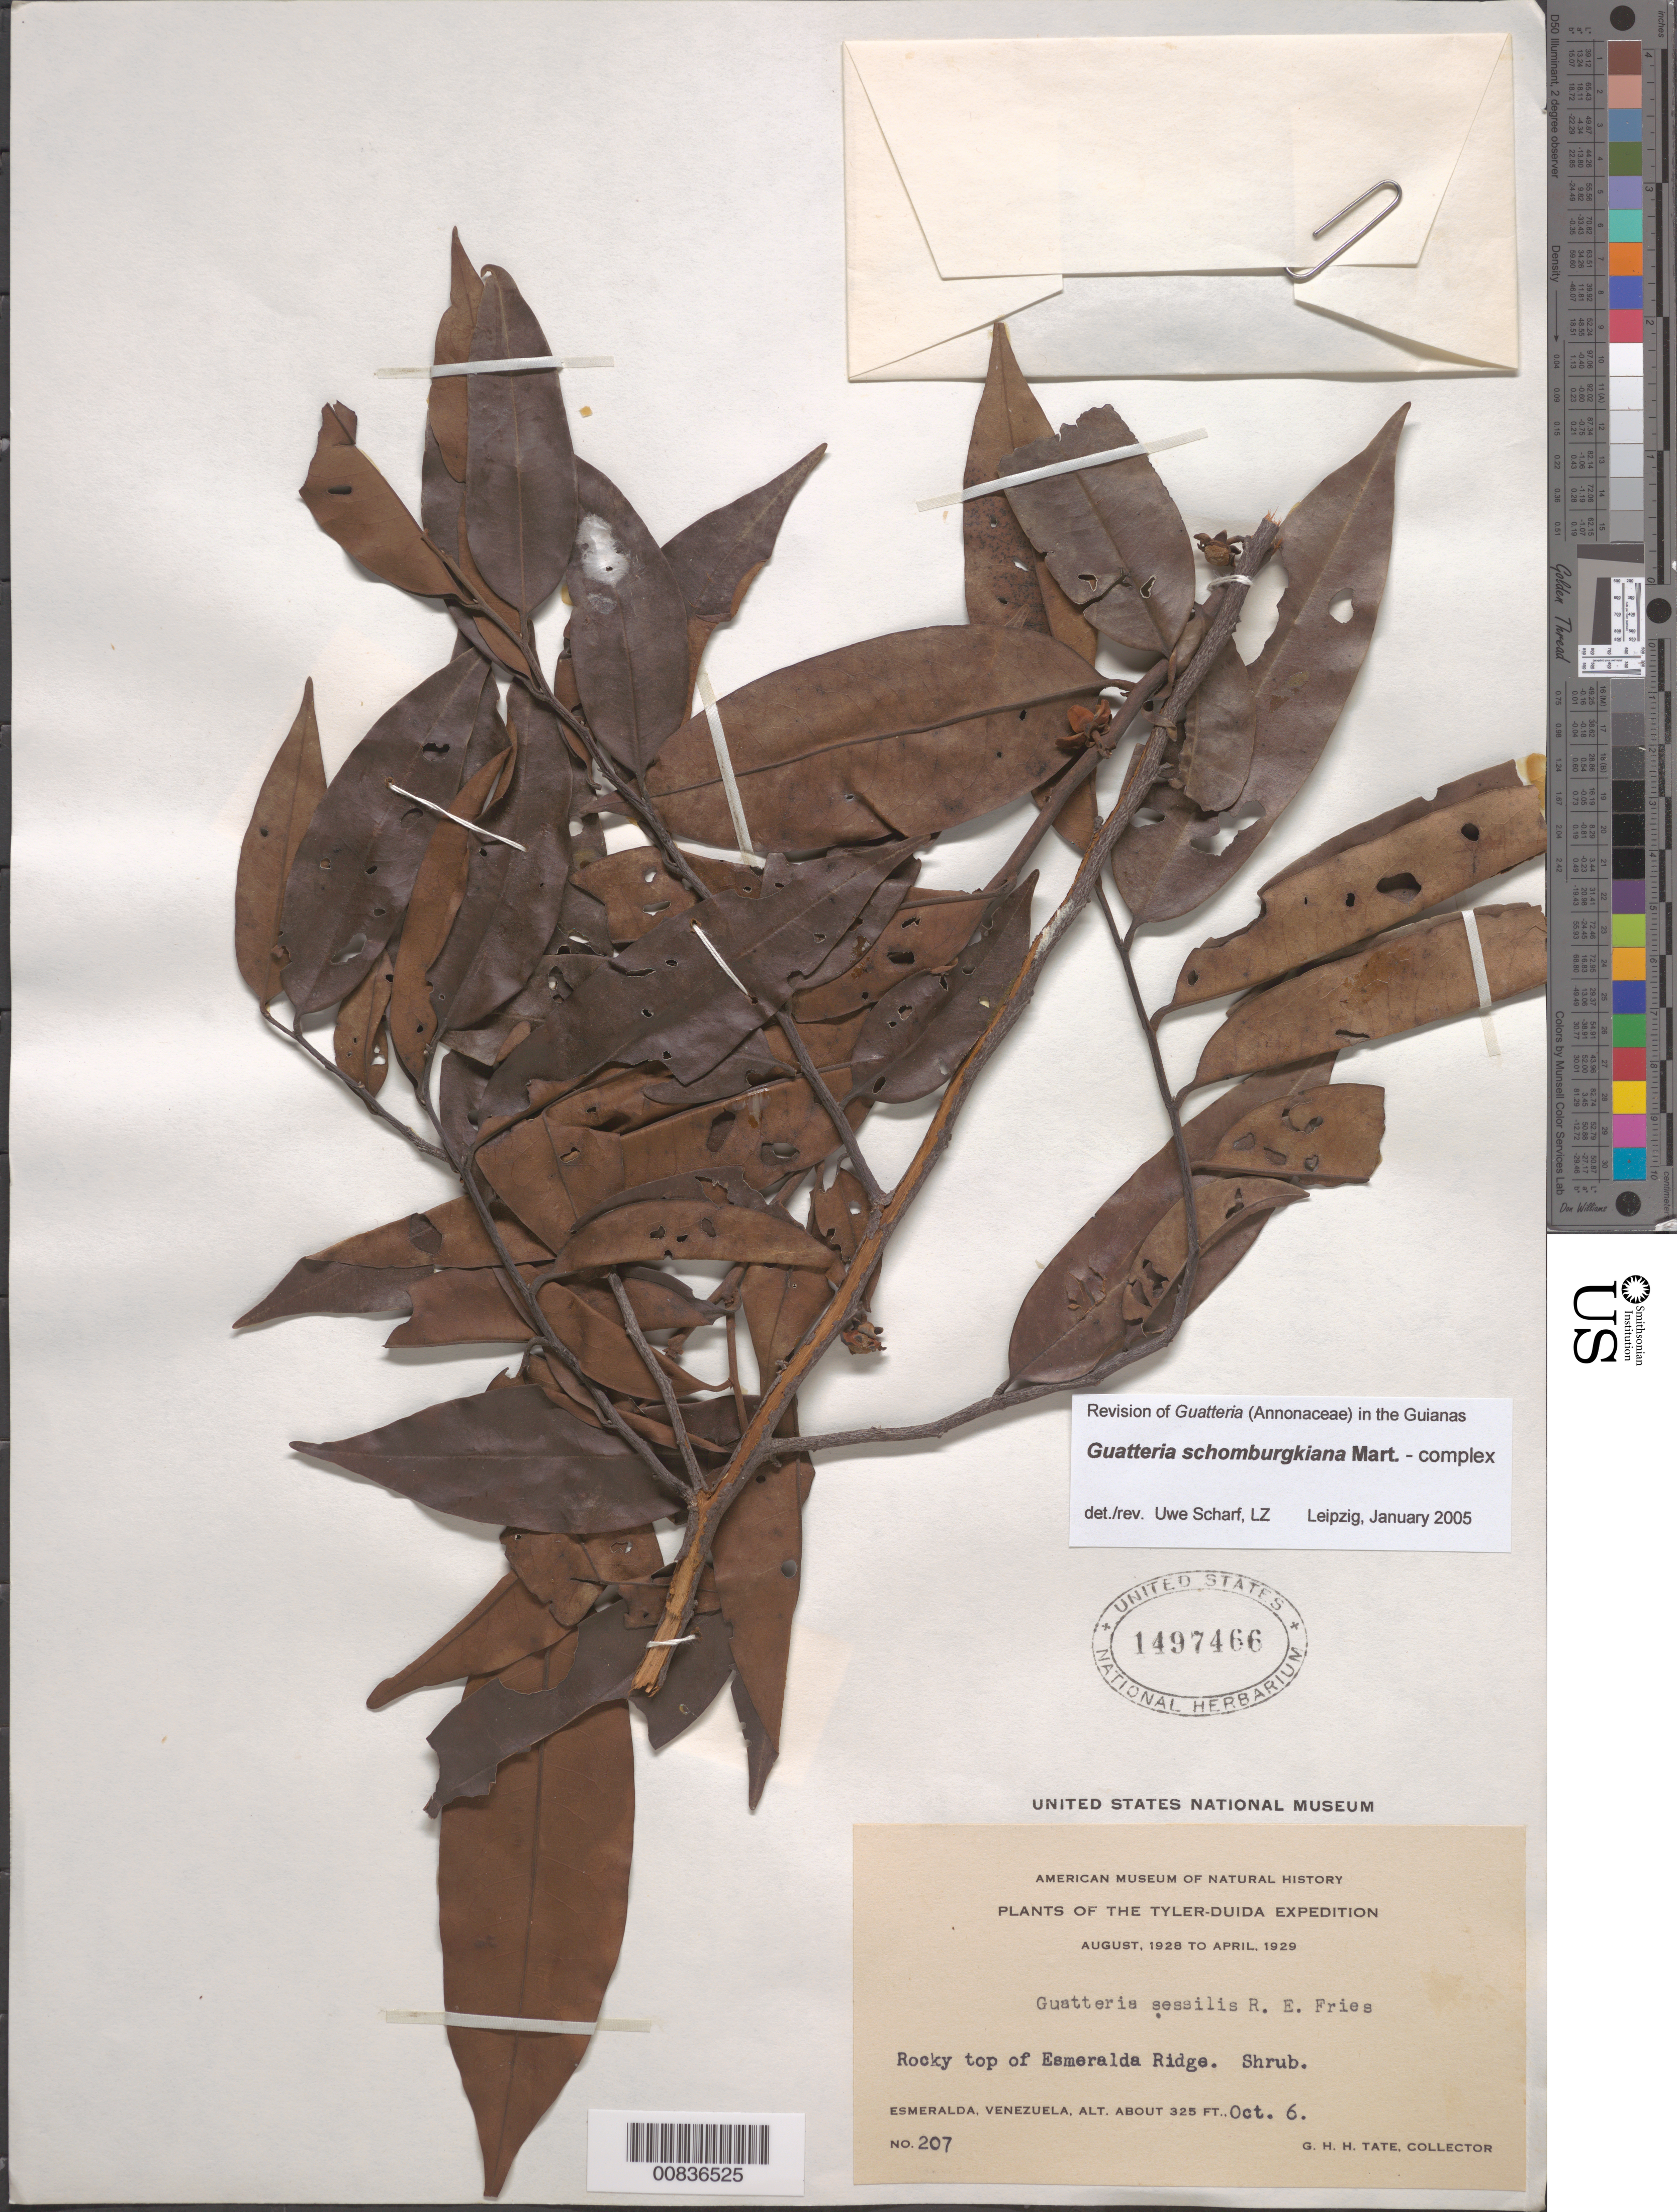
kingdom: Plantae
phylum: Tracheophyta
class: Magnoliopsida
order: Magnoliales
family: Annonaceae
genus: Guatteria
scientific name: Guatteria schomburgkiana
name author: Mart.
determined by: Scharf, U.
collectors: G. H. H.Tate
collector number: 207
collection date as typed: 6-Oct-28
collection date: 1928-10-06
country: Venezuela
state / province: Amazonas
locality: Esmeralda Ridge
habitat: Rocky top of ridge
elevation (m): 99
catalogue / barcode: US 1497466